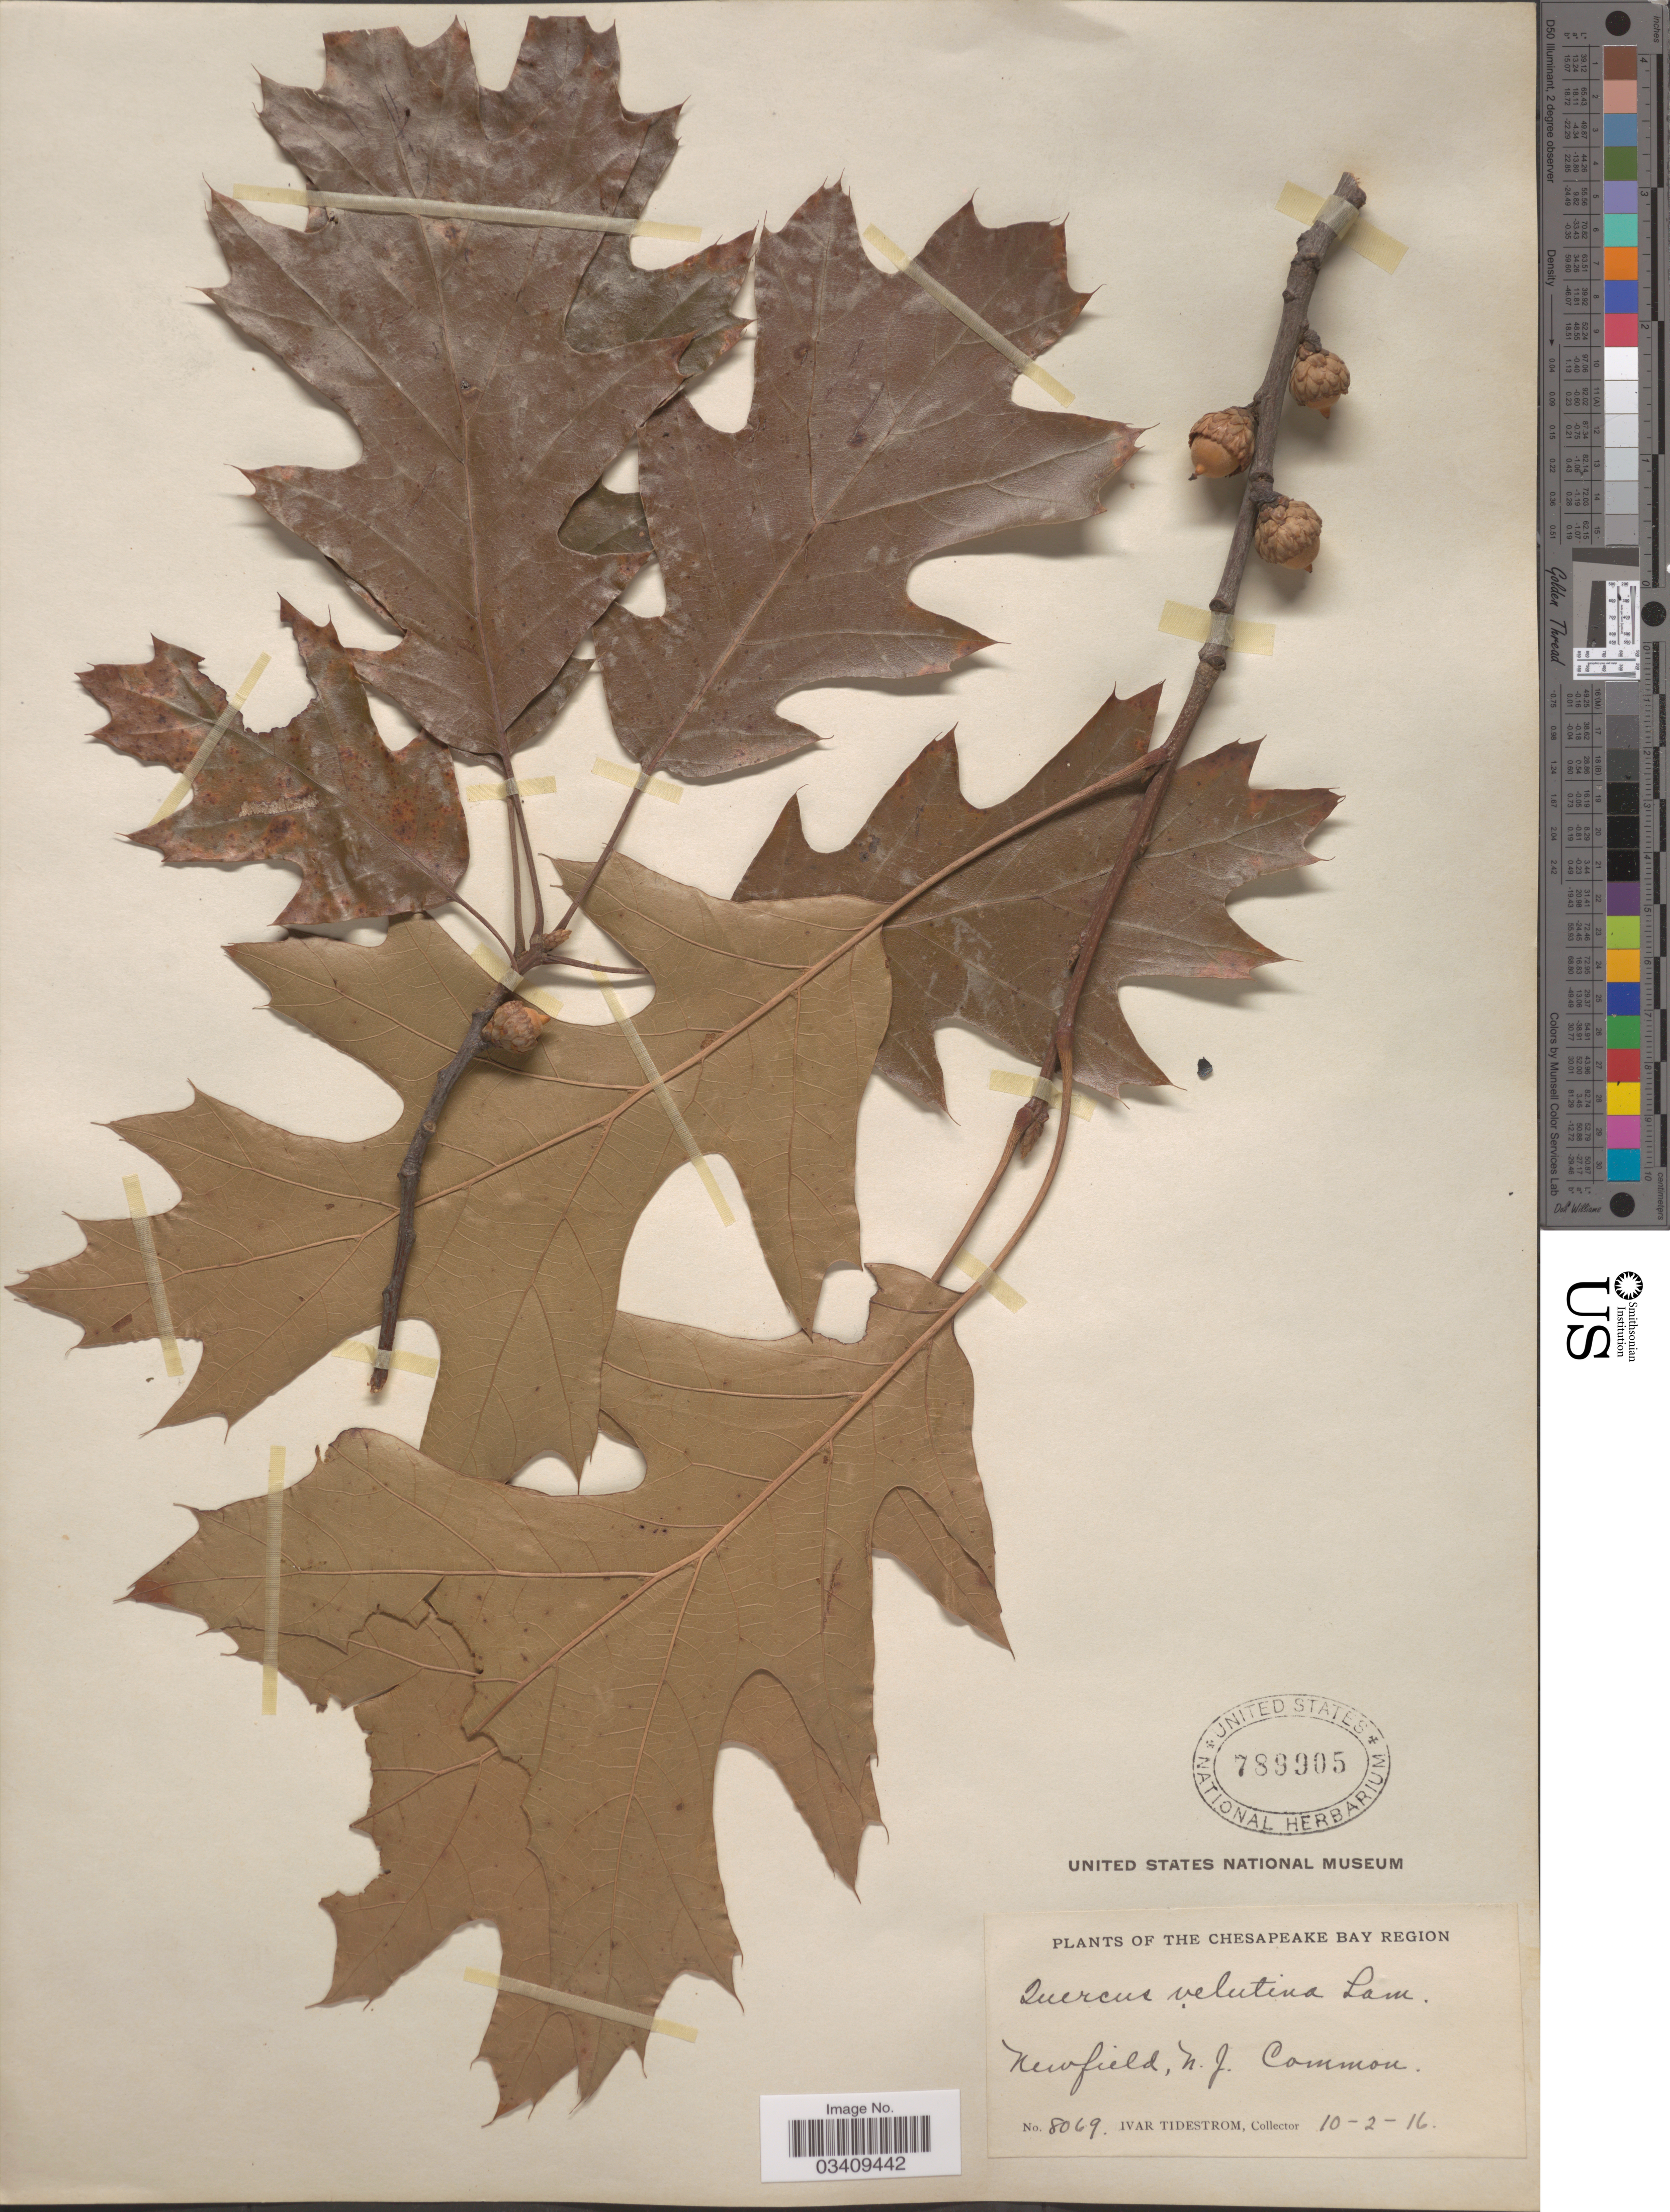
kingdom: Plantae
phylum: Tracheophyta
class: Magnoliopsida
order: Fagales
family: Fagaceae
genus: Quercus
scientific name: Quercus velutina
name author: Lam.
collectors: I. F. Tidestrom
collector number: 8069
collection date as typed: Transcribed d/m/y: 2/10/16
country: United States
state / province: New Jersey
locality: The Chesapeake Bay Region, Newfield.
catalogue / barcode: US 789905